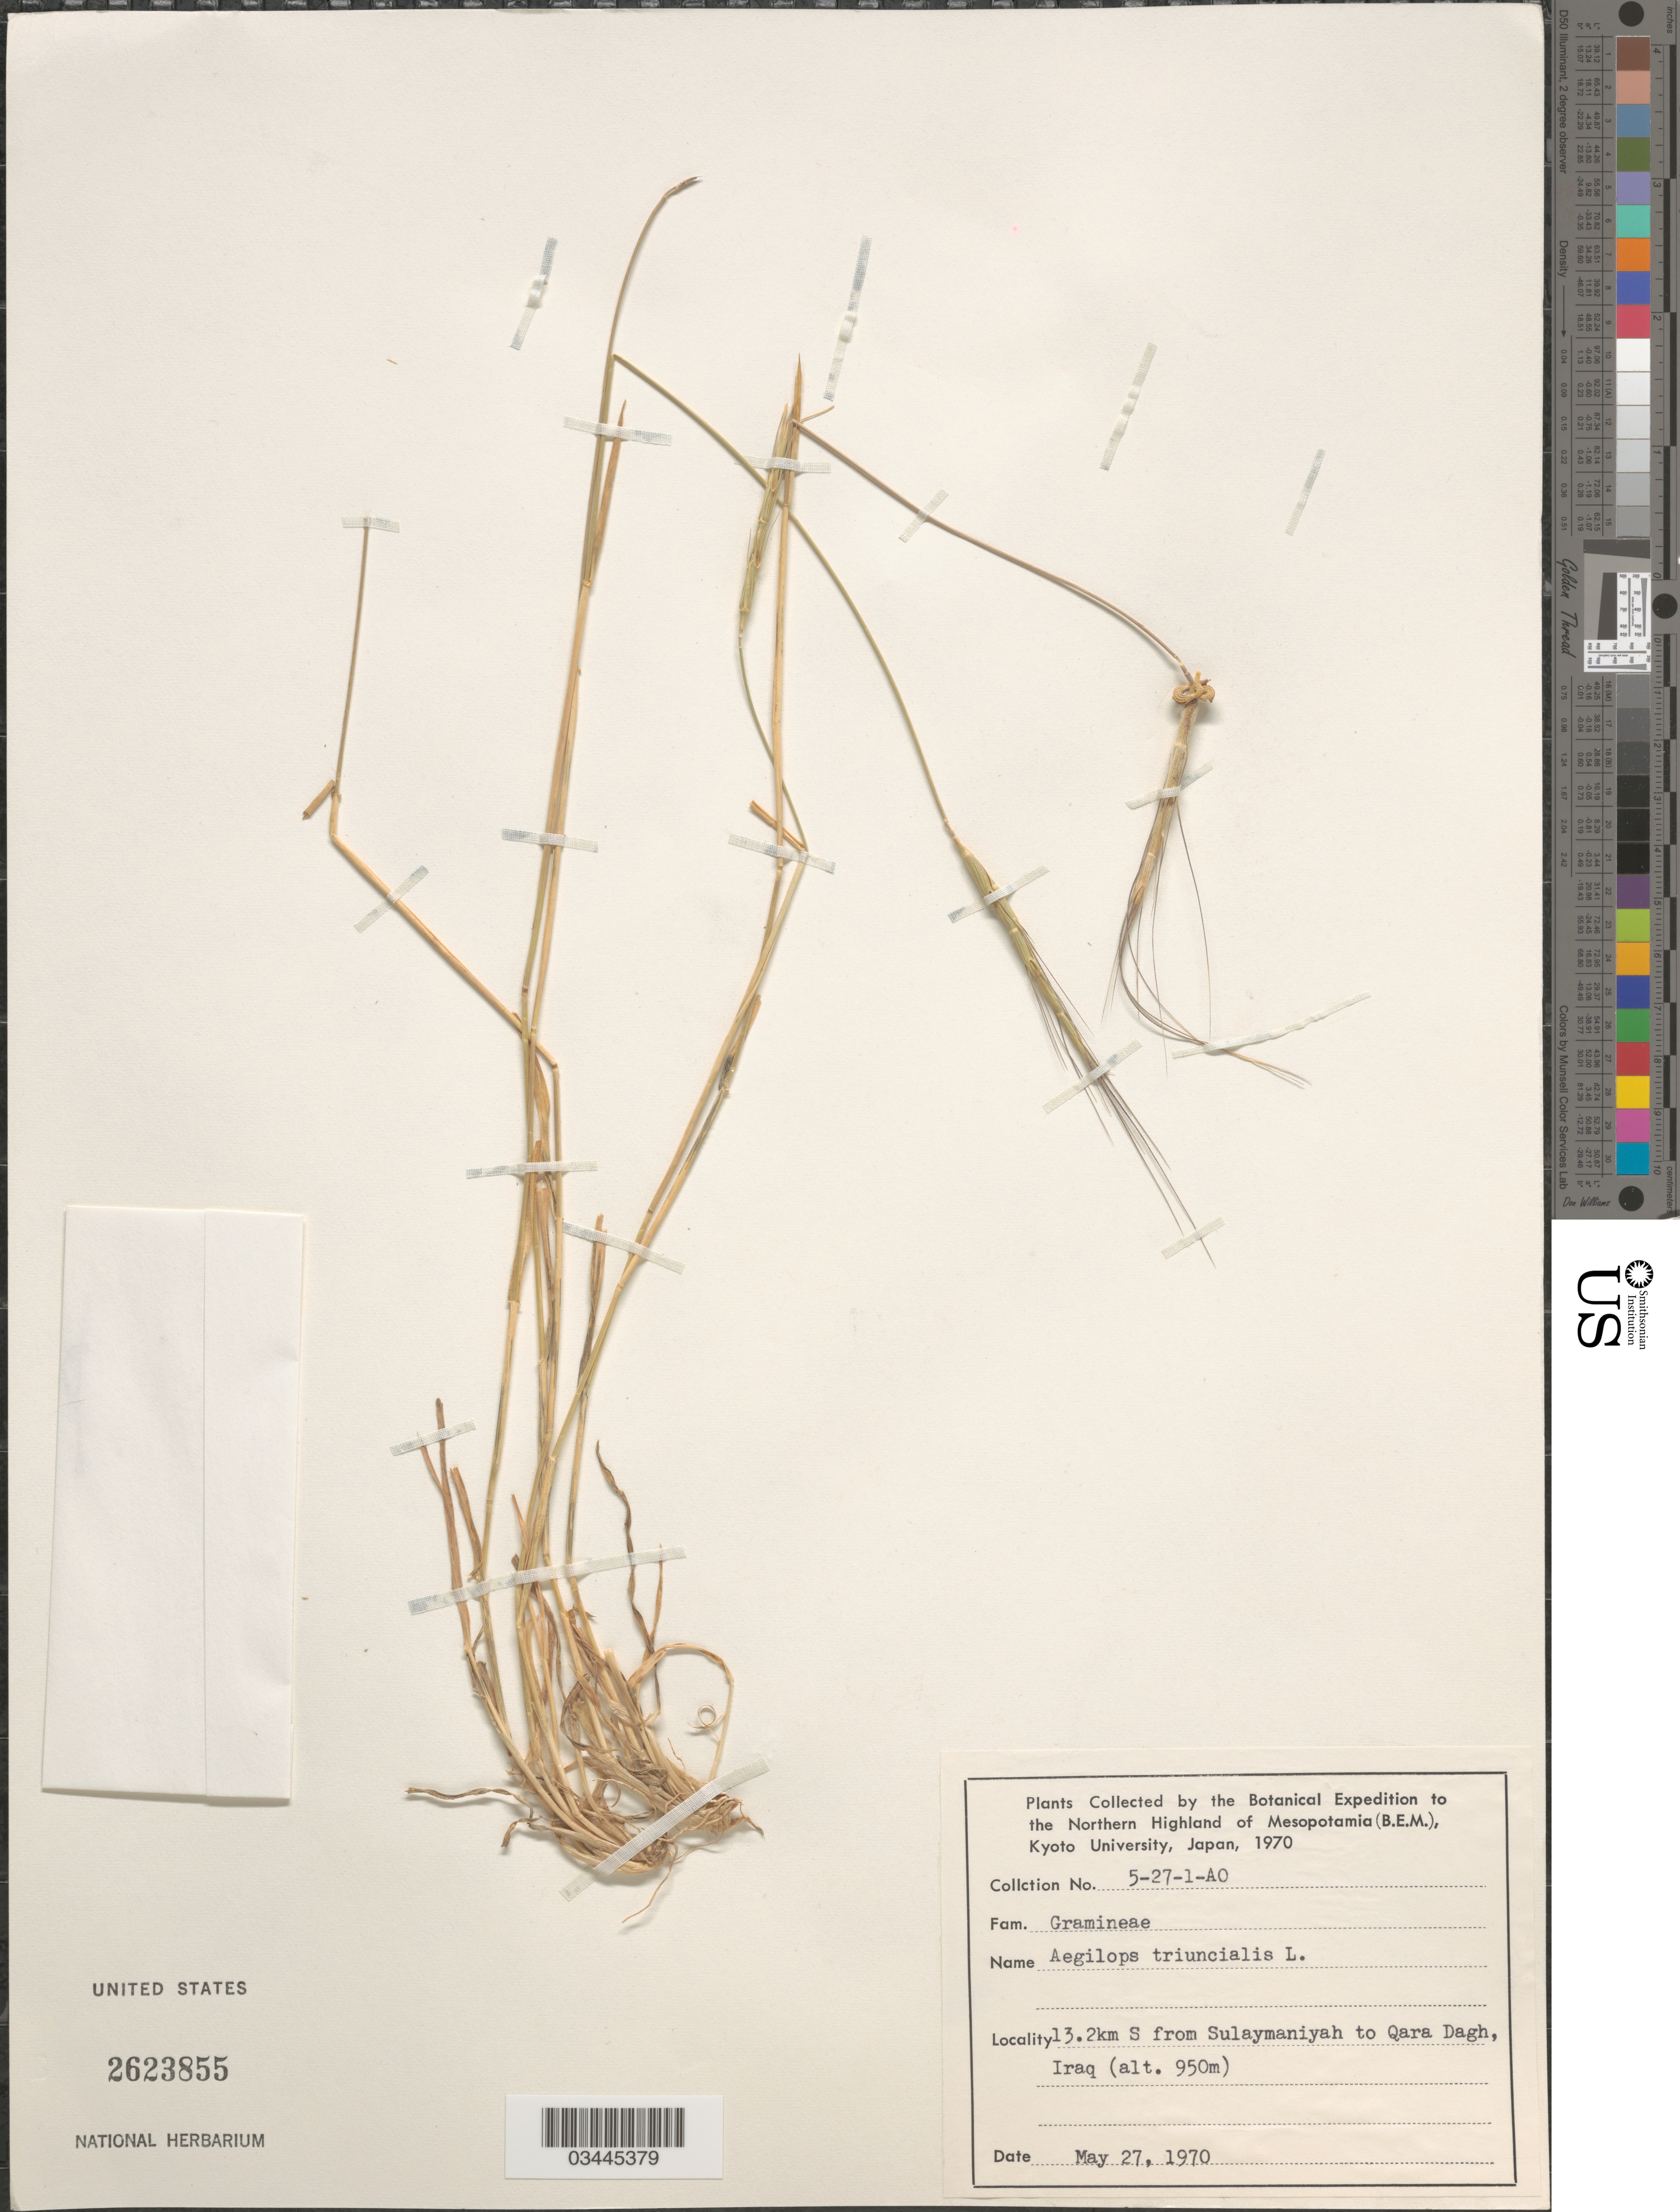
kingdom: Plantae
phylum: Tracheophyta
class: Liliopsida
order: Poales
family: Poaceae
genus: Aegilops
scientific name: Aegilops triuncialis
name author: L.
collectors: Botanical Expedition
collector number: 5-27-1-AO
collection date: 1970-05-27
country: Iraq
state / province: As Sulaymānīyah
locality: To the Northern Highland of Mesopotamia (B.E.M.). 13.2km S from Sulaymaniyah to Qara Dagh.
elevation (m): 950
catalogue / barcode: US 2623855